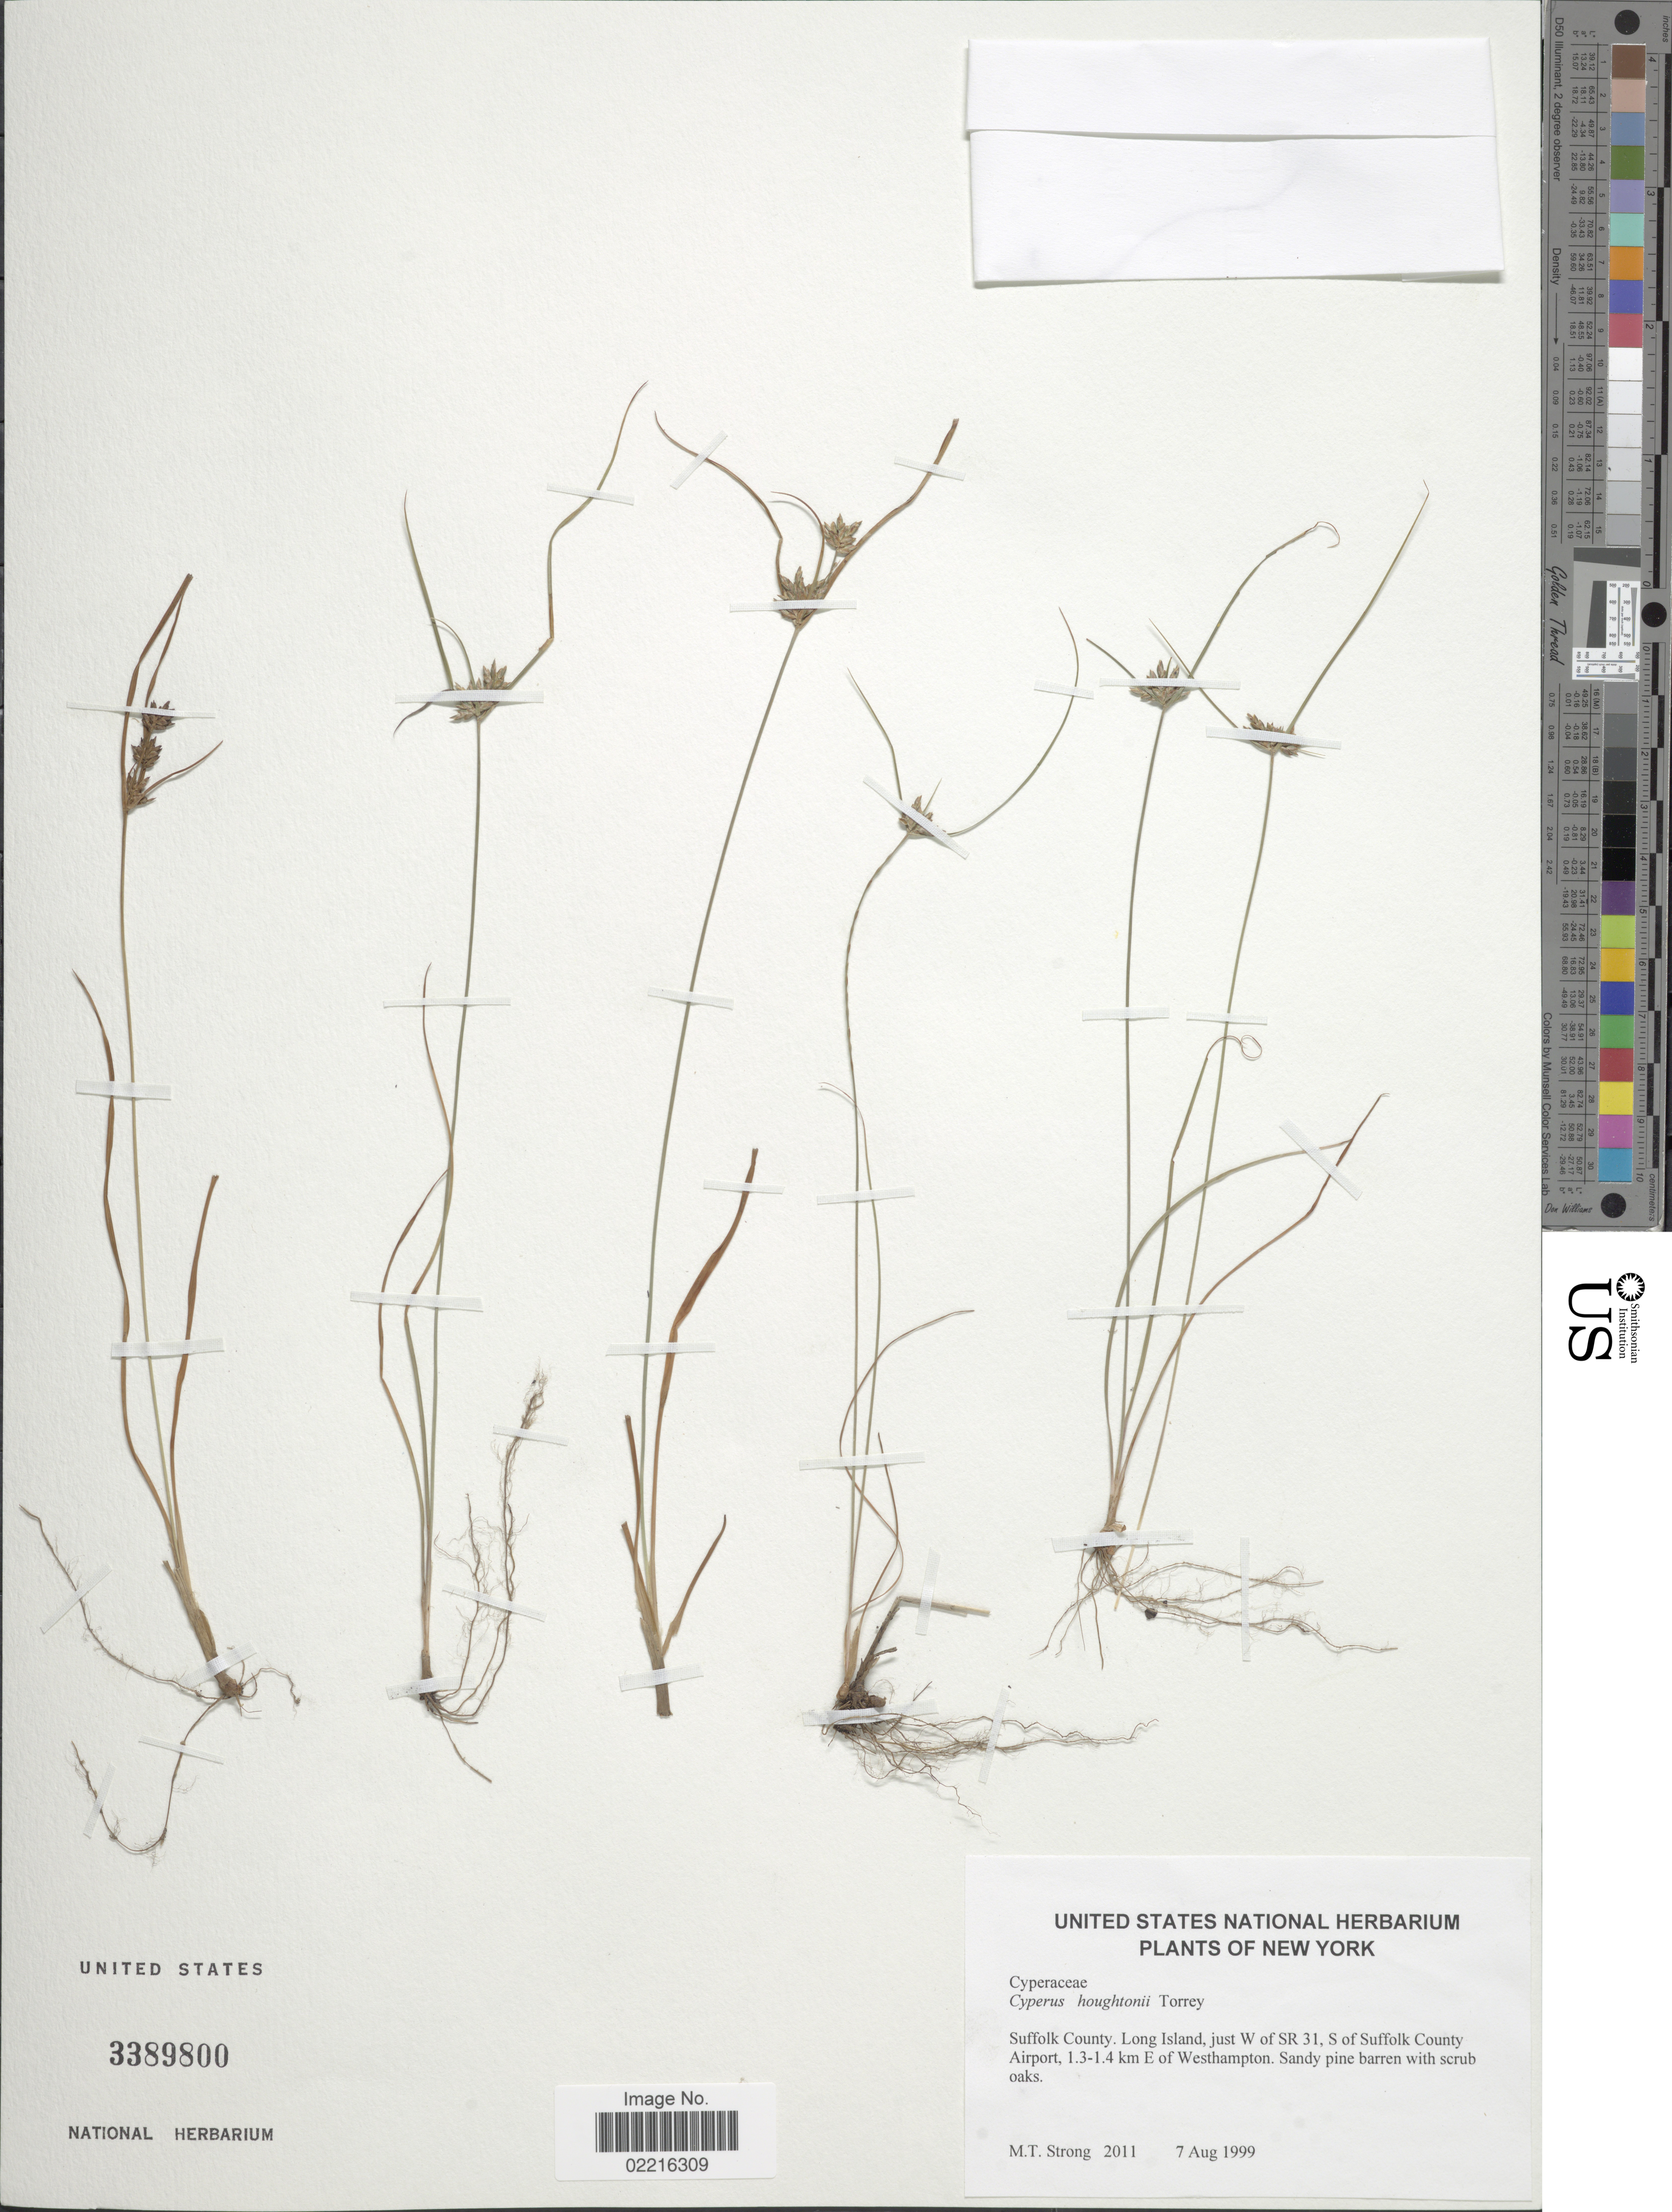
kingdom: Plantae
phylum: Tracheophyta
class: Liliopsida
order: Poales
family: Cyperaceae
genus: Cyperus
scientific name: Cyperus houghtonii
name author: Torr.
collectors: M. T. Strong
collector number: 2011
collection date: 1999-08-07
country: United States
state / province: New York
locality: Suffolk County, Long Island, just w of SR 31, S of Suffolk County Airport, 1.3-1.4 km E of Westhampton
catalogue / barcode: US 3389800